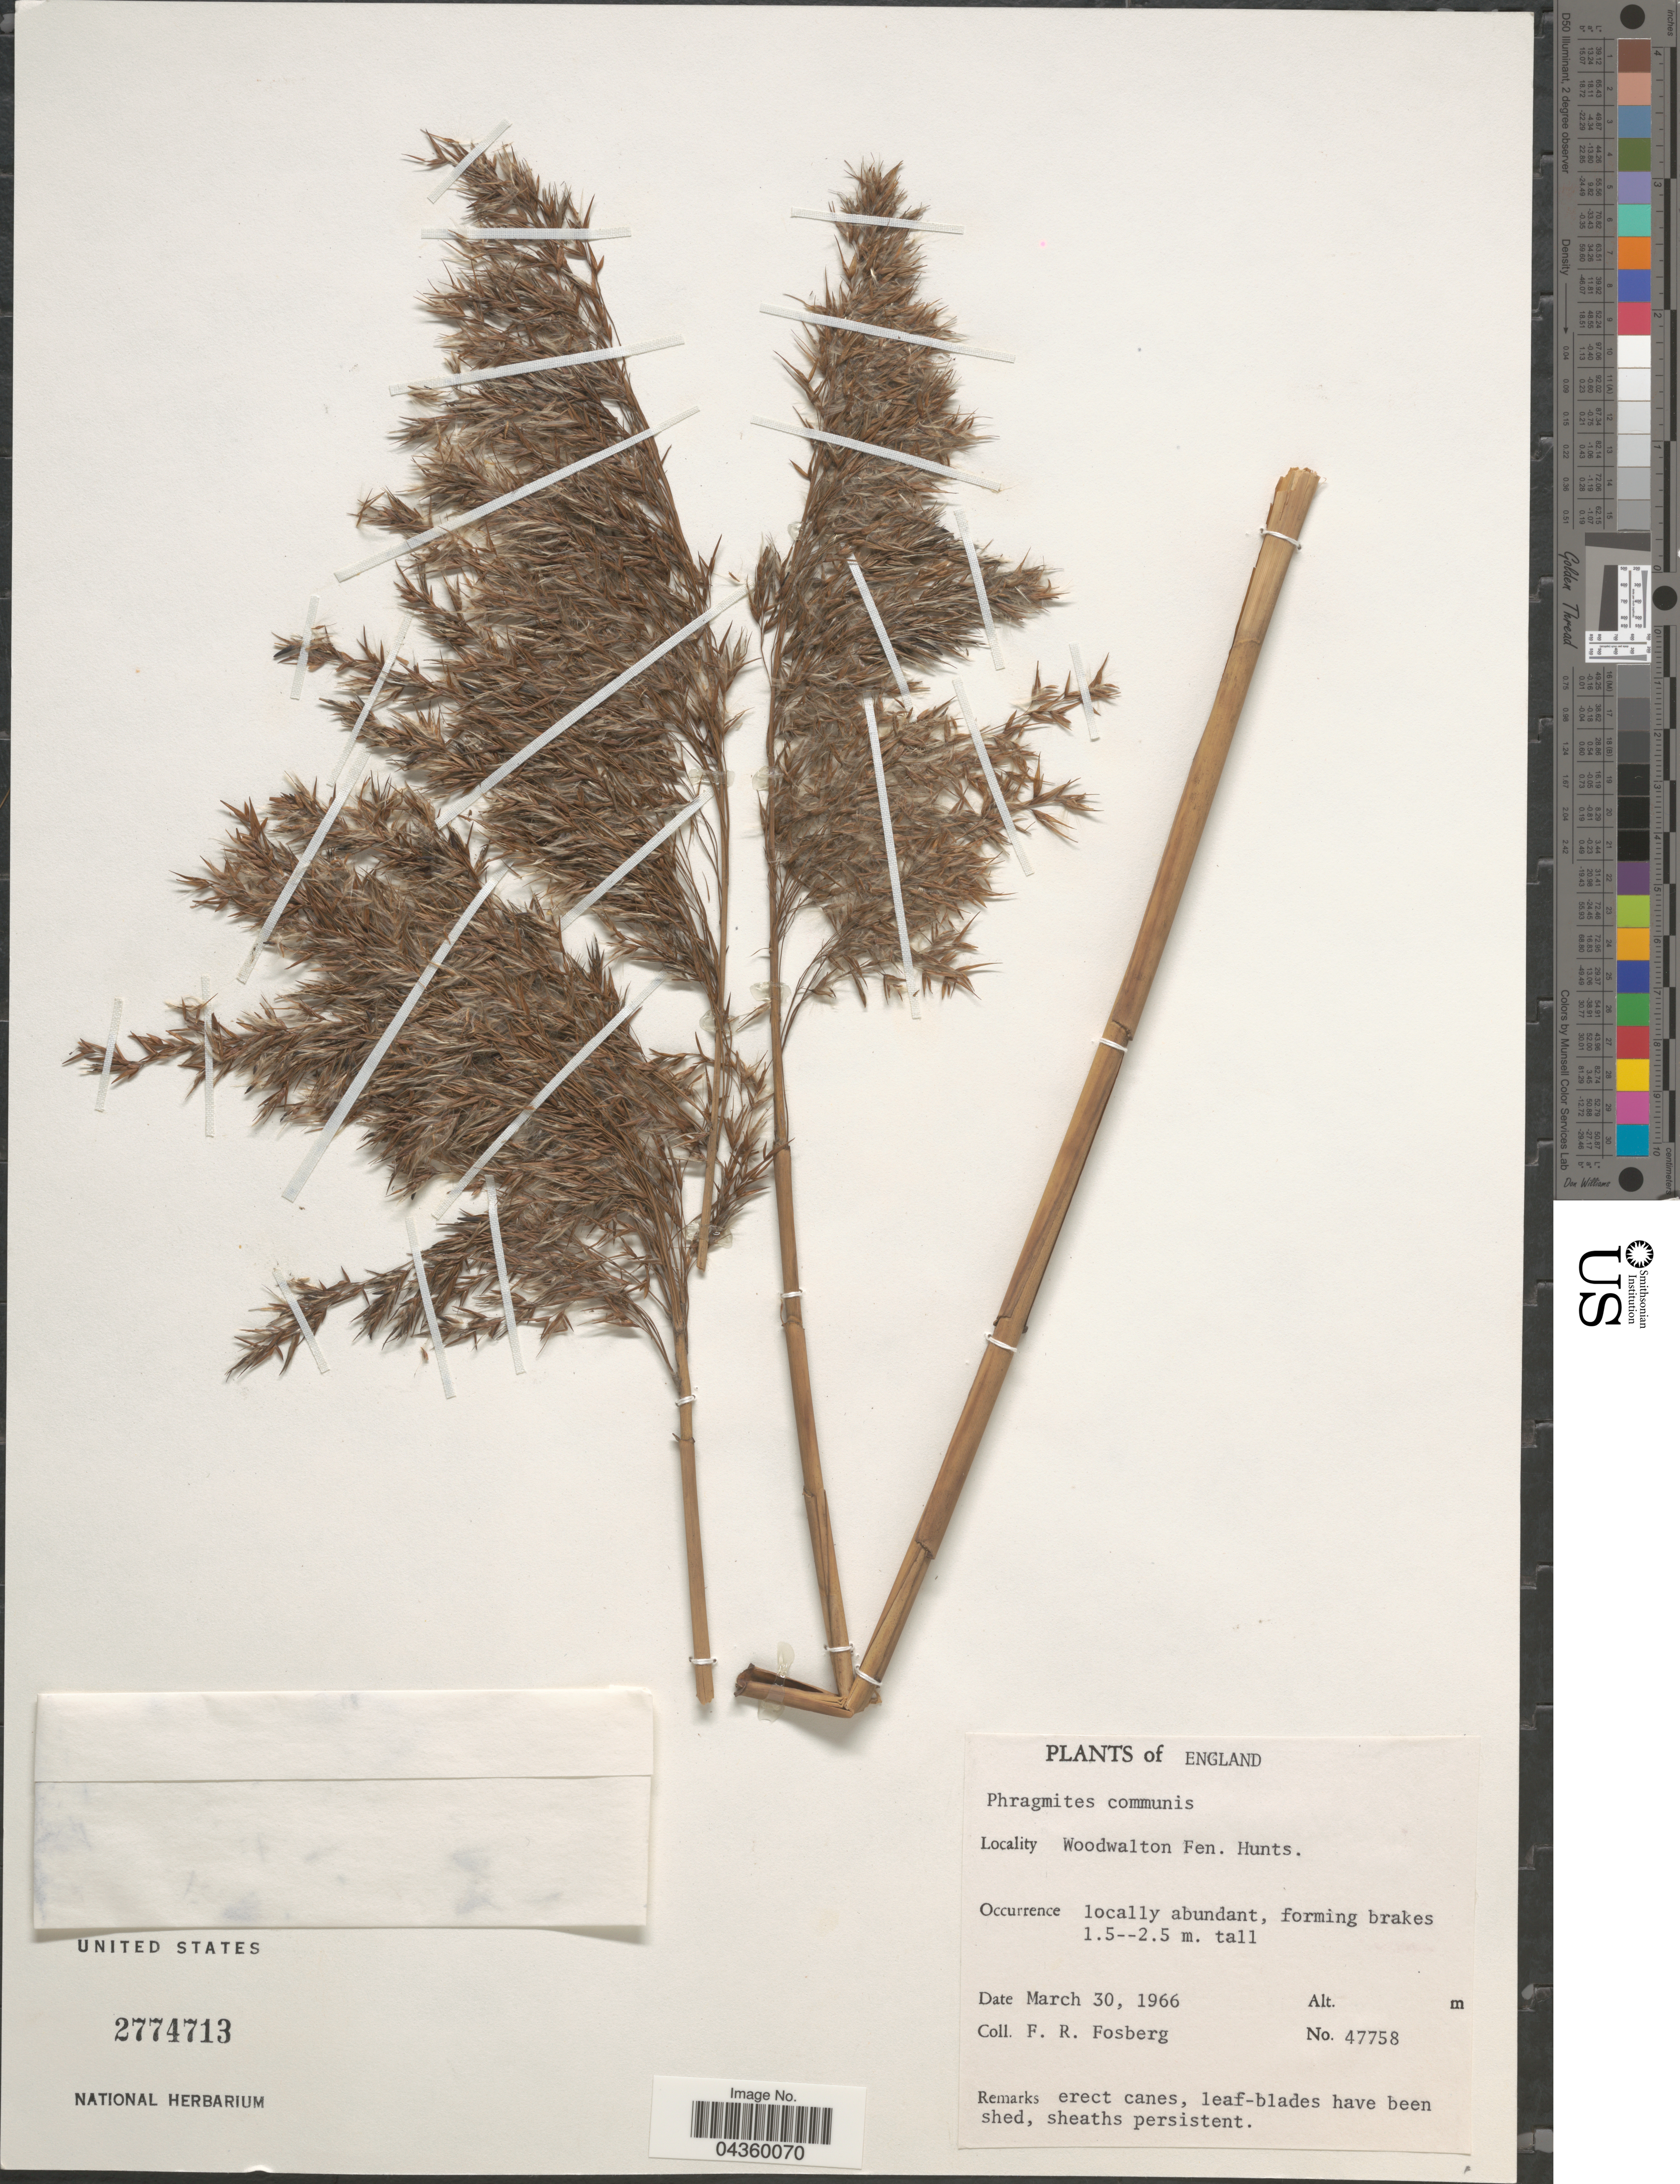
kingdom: Plantae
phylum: Tracheophyta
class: Liliopsida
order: Poales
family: Poaceae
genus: Phragmites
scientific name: Phragmites australis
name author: (Cav.) Trin. ex Steud.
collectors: F. R. Fosberg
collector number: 47758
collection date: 1966-03-30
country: United Kingdom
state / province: England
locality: Woodwalton Fen. Hunts.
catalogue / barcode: US 2774713